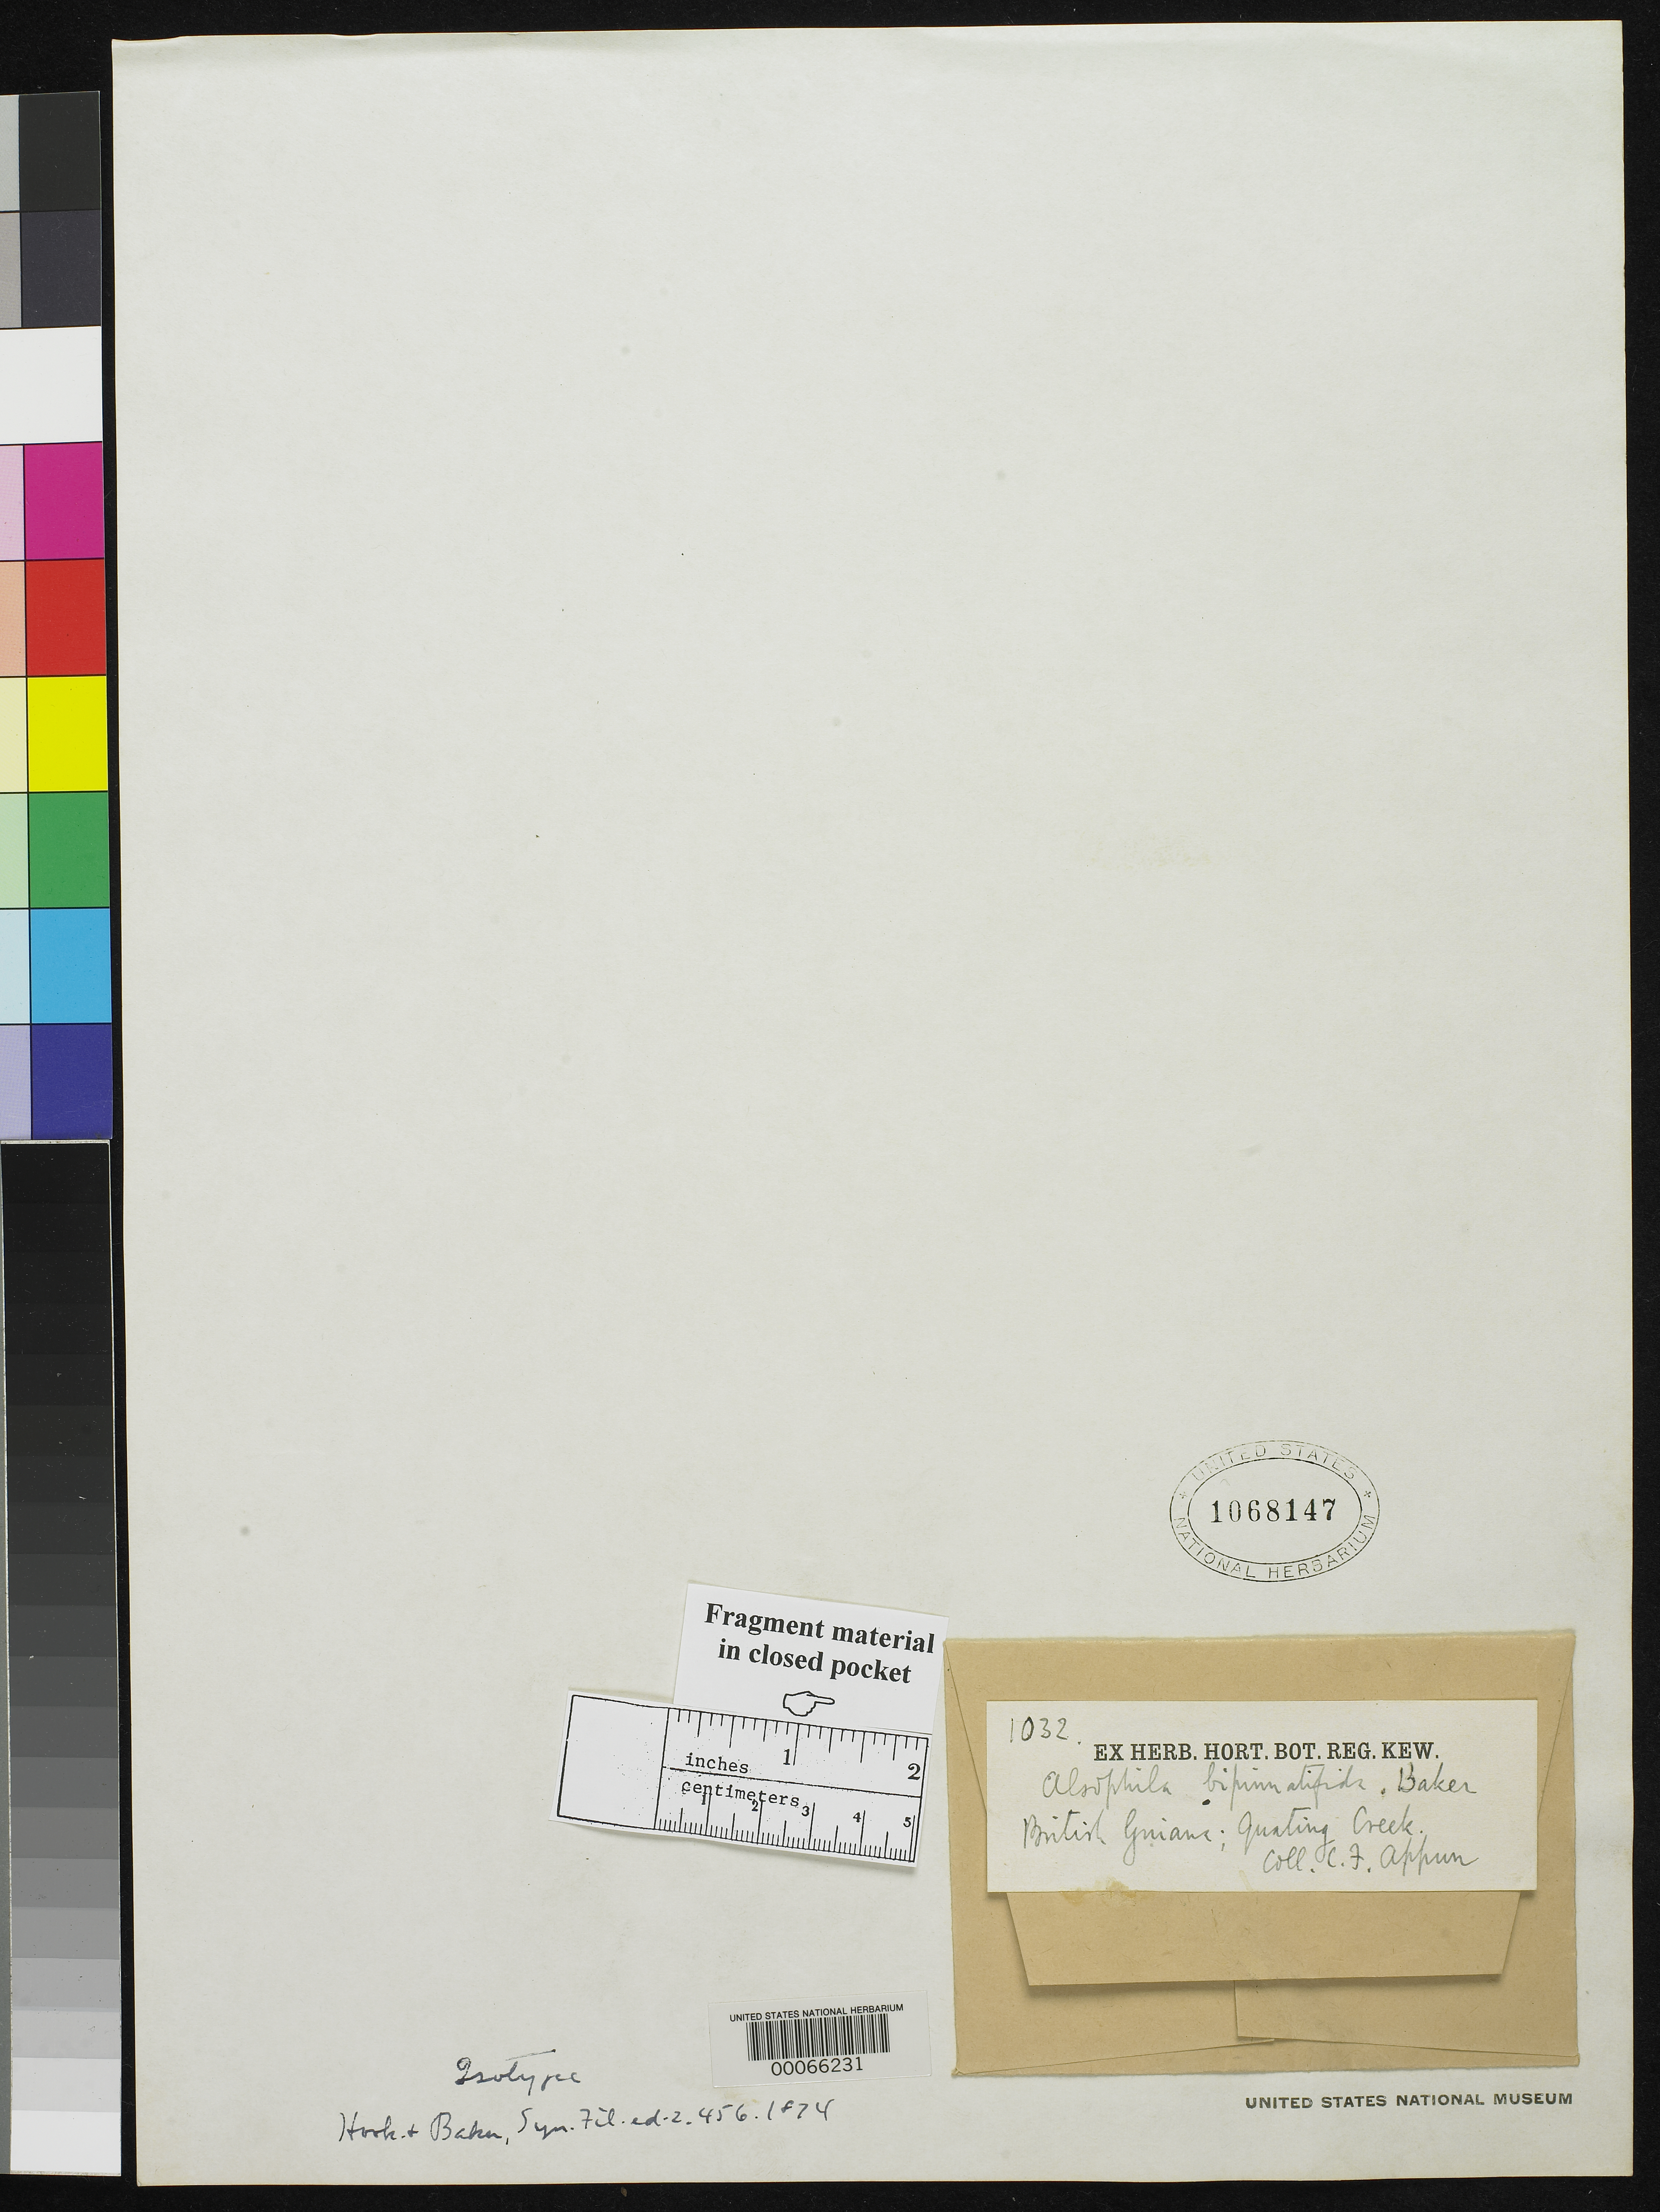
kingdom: Plantae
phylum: Tracheophyta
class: Polypodiopsida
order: Cyatheales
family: Cyatheaceae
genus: Alsophila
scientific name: Alsophila bipinnatifida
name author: Baker in Hook. & Baker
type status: Type Fragment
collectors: C. Appun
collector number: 1032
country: Guyana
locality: Guating Creek.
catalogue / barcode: US 1068147